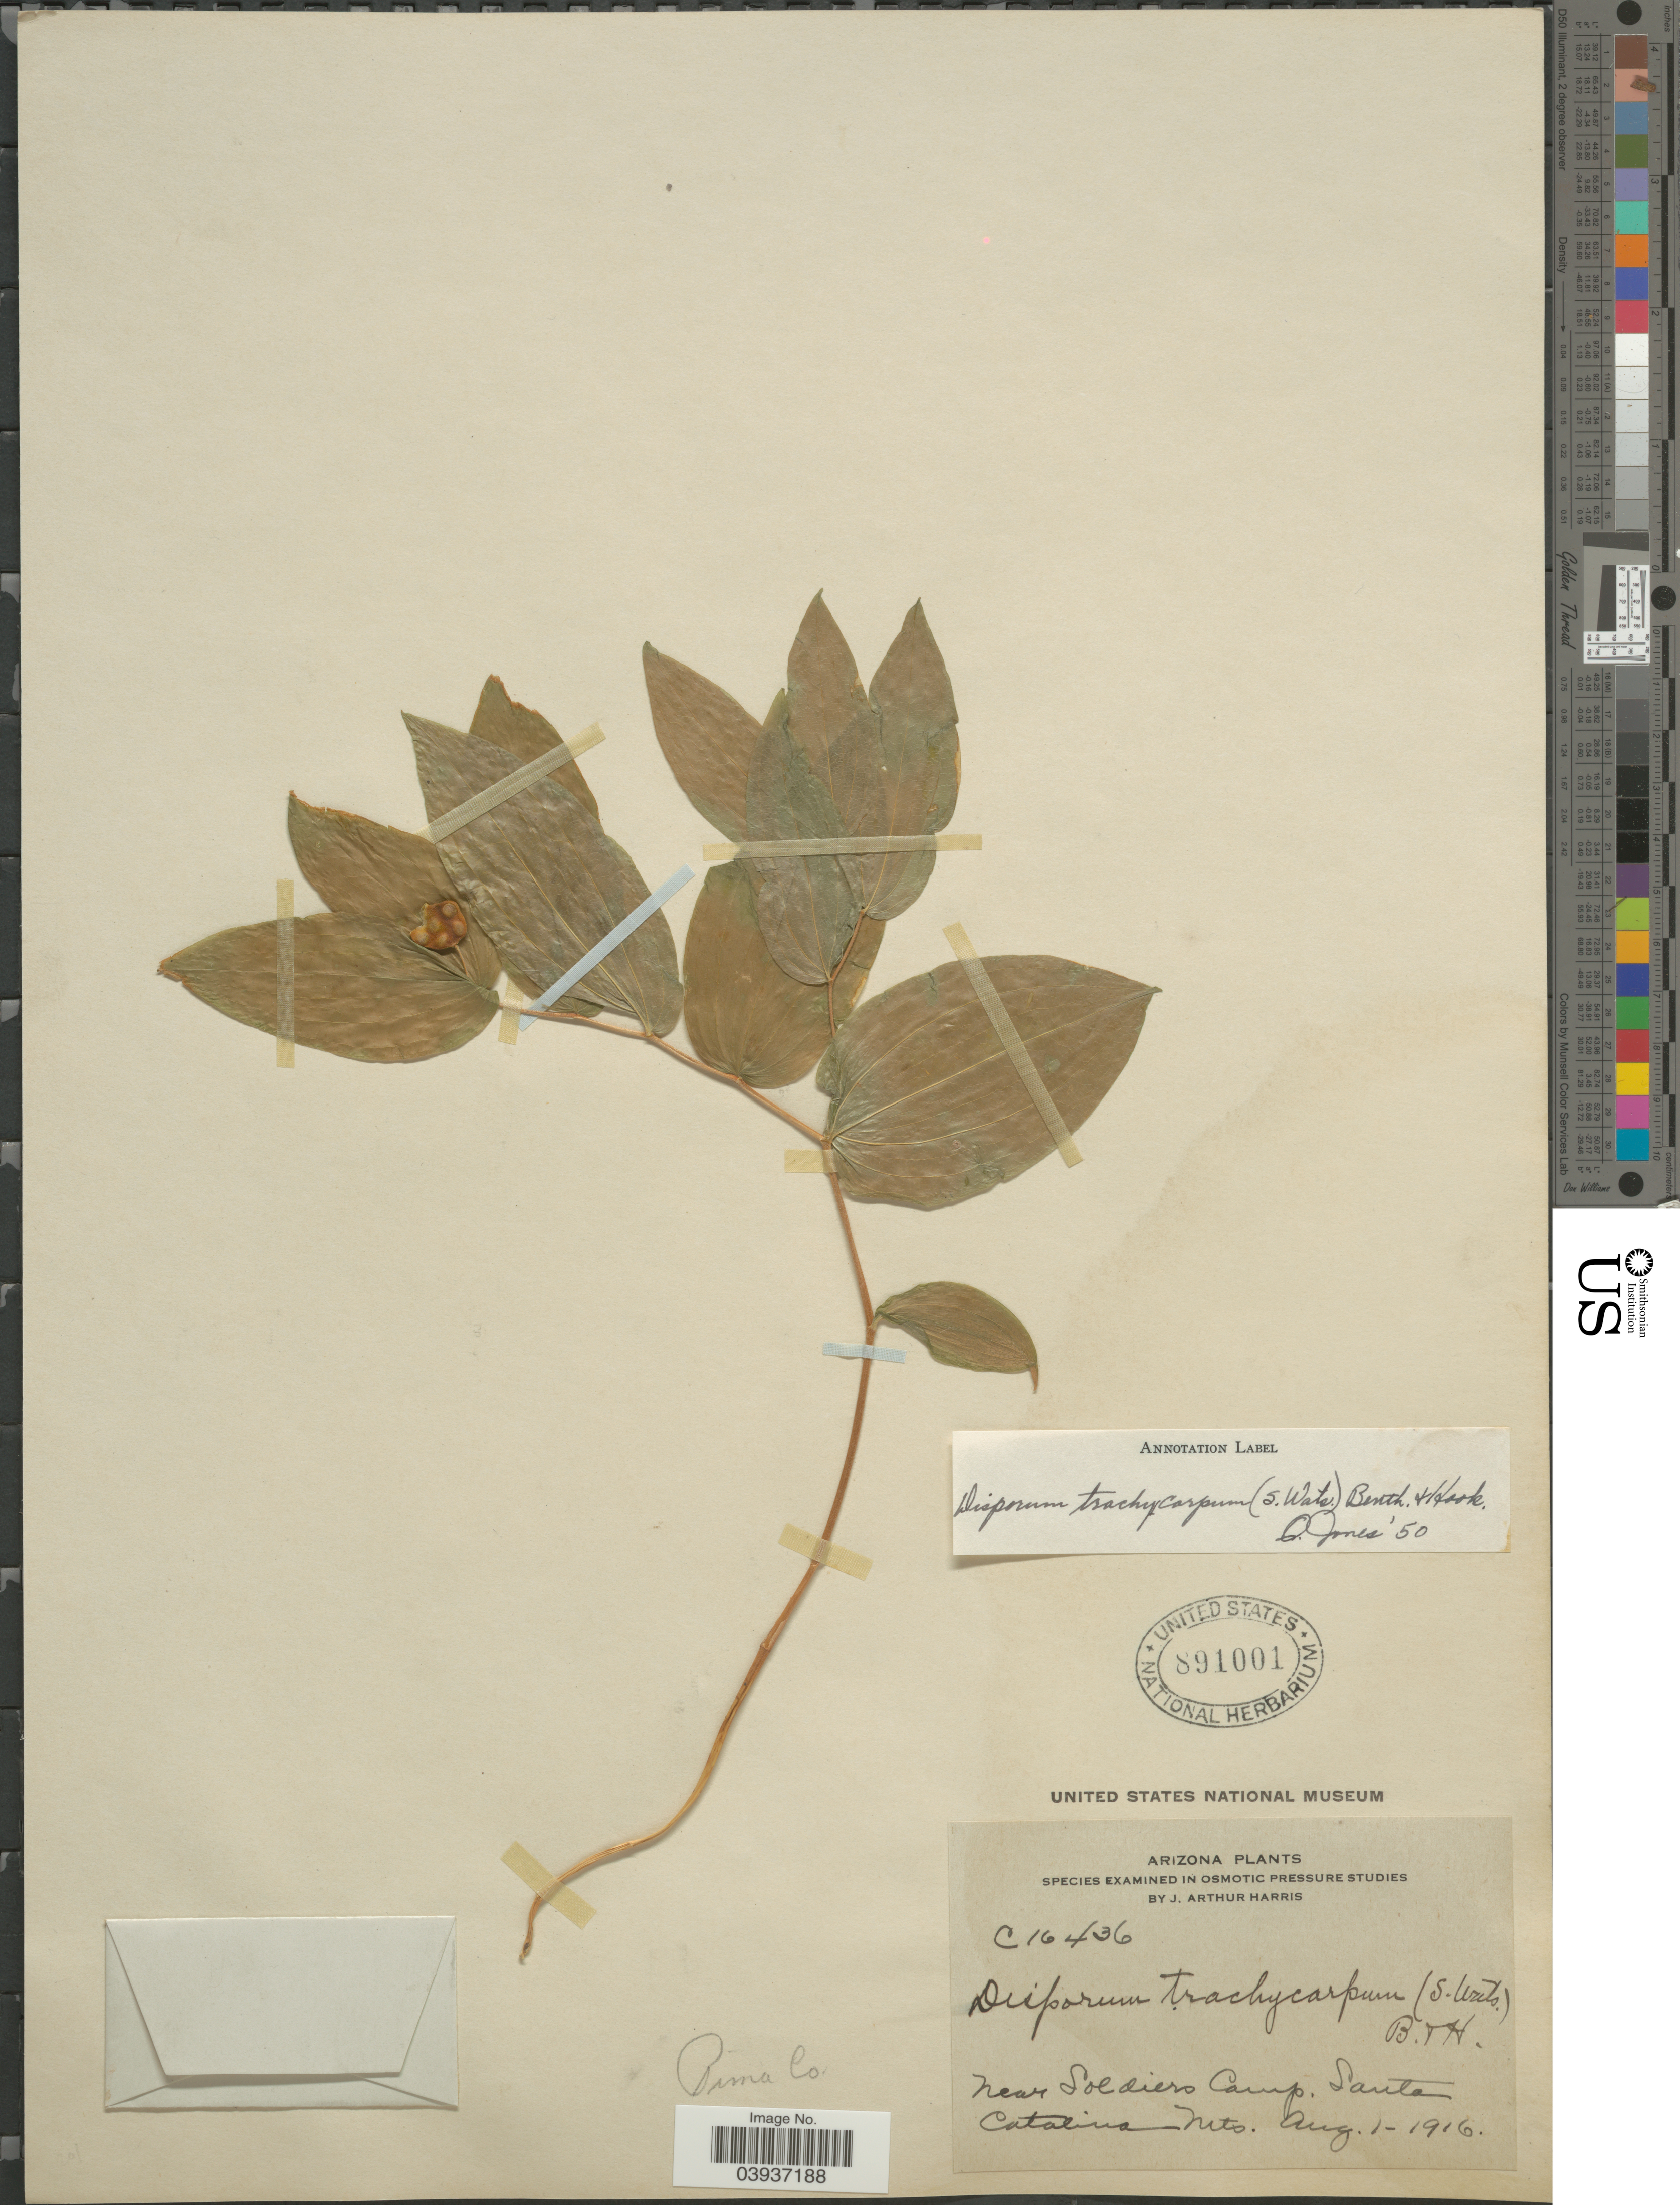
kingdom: Plantae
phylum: Tracheophyta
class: Liliopsida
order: Liliales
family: Colchicaceae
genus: Disporum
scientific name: Disporum trachycarpum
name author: (S. Watson) Benth. & Hook. f.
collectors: J. A. Harris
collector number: C16436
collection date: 1916-08-01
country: United States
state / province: Arizona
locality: Near Soldiers Camp. Santa Catalina. Pima Co.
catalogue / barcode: US 891001